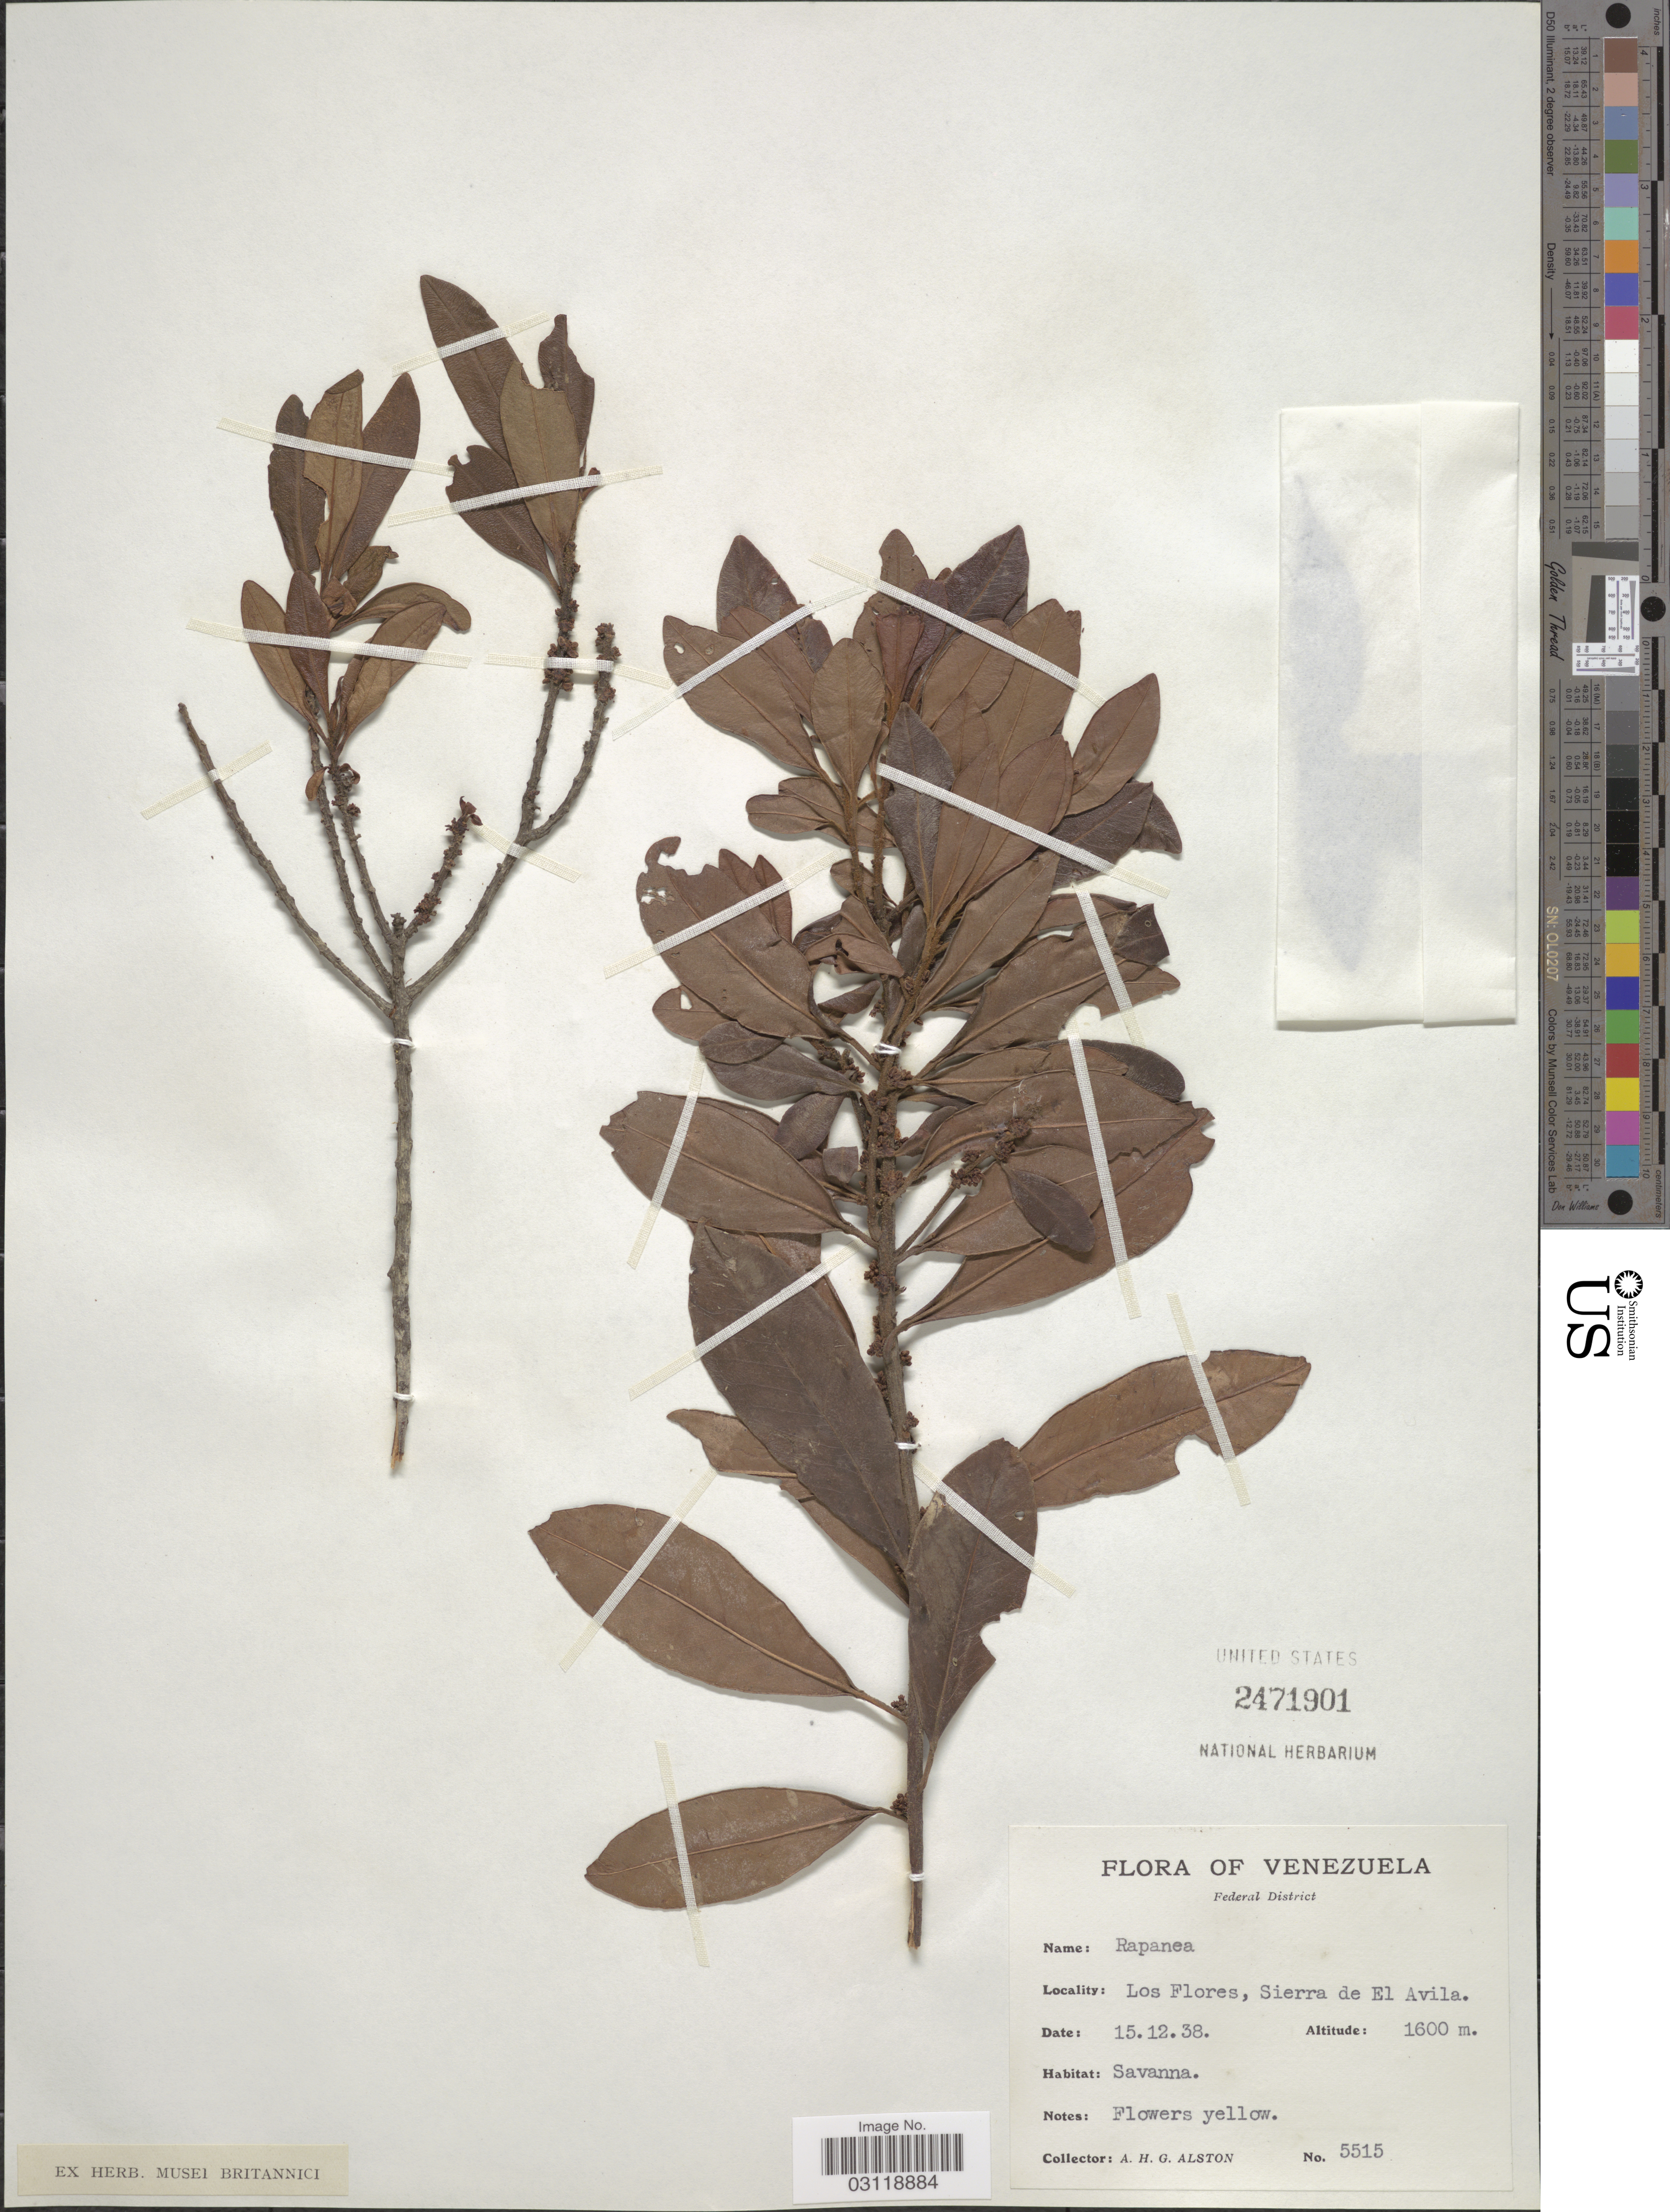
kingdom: Plantae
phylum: Tracheophyta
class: Magnoliopsida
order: Ericales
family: Primulaceae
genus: Rapanea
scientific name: Rapanea sp.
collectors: A. H. Alston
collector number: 5515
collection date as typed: Transcribed d/m/y: 15/12/38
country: Venezuela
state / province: Miranda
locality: Federal District. Los Flores, Sierra de El Avila.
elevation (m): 1600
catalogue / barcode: US 2471901